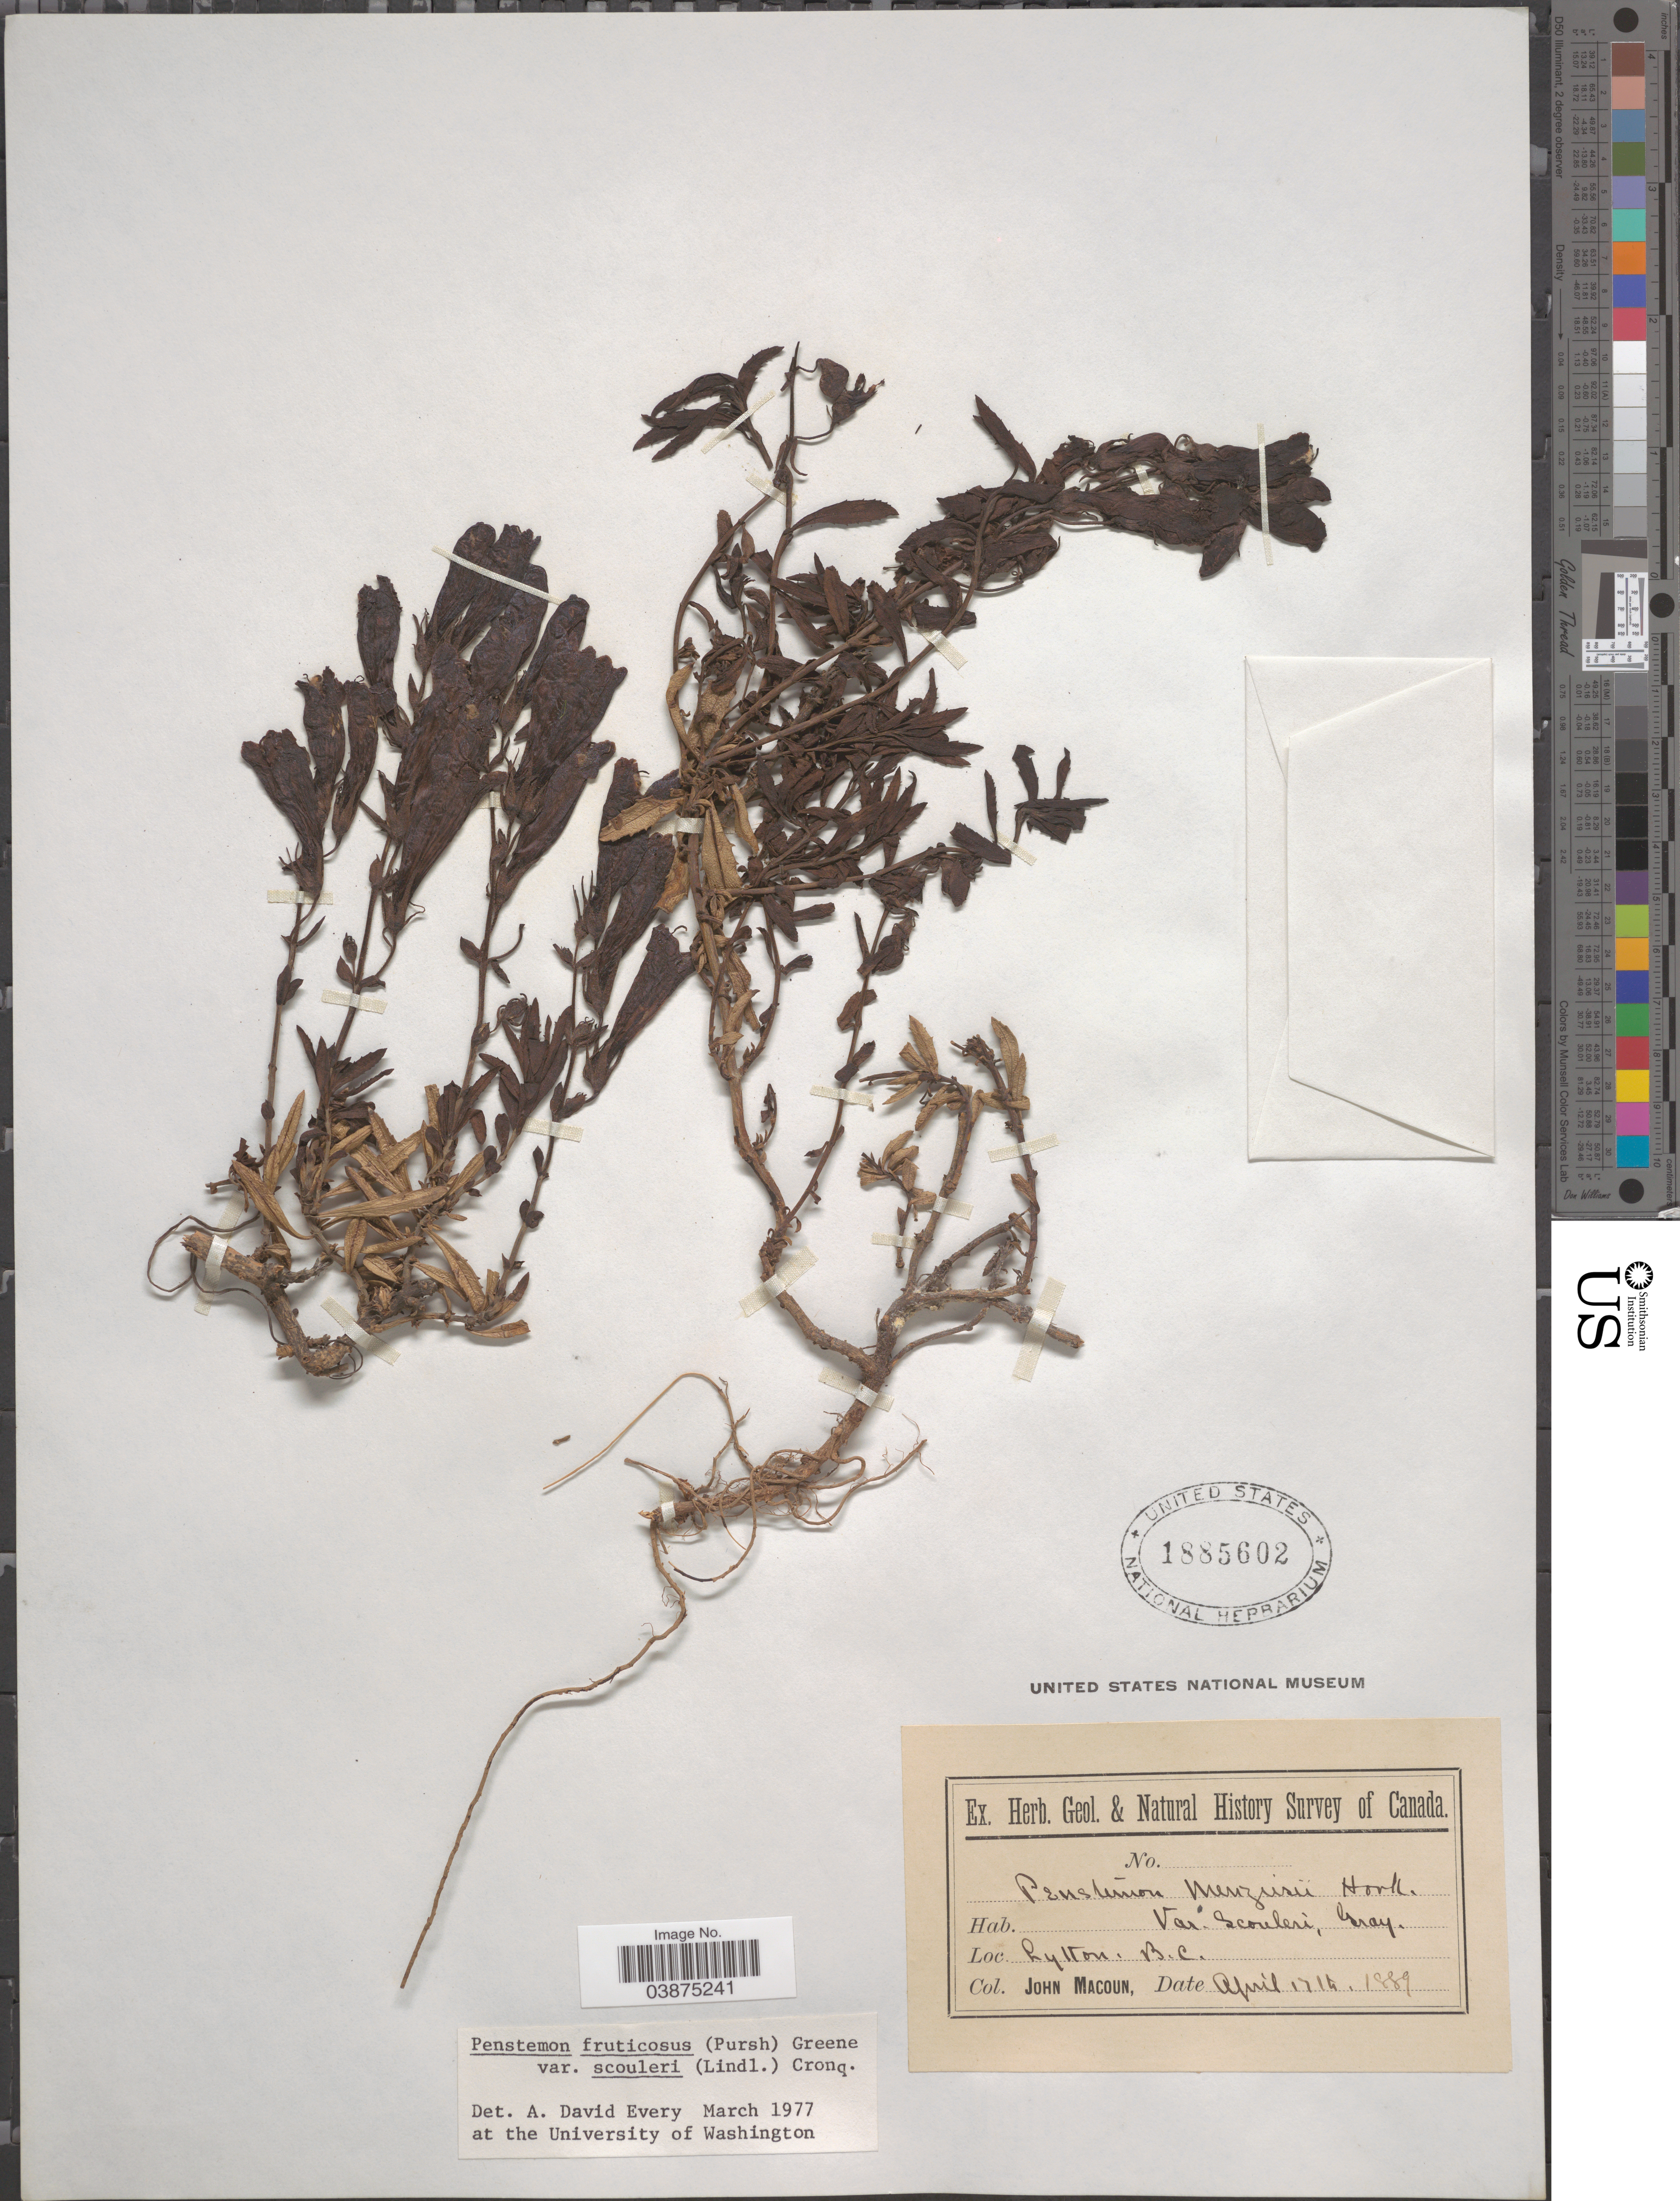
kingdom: Plantae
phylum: Tracheophyta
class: Magnoliopsida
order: Lamiales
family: Plantaginaceae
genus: Penstemon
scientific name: Penstemon fruticosus var. scouleri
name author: (Lindl.) Cronquist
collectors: J. Macoun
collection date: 1889-04-17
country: Canada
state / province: British Columbia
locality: Lytton.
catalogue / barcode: US 1885602